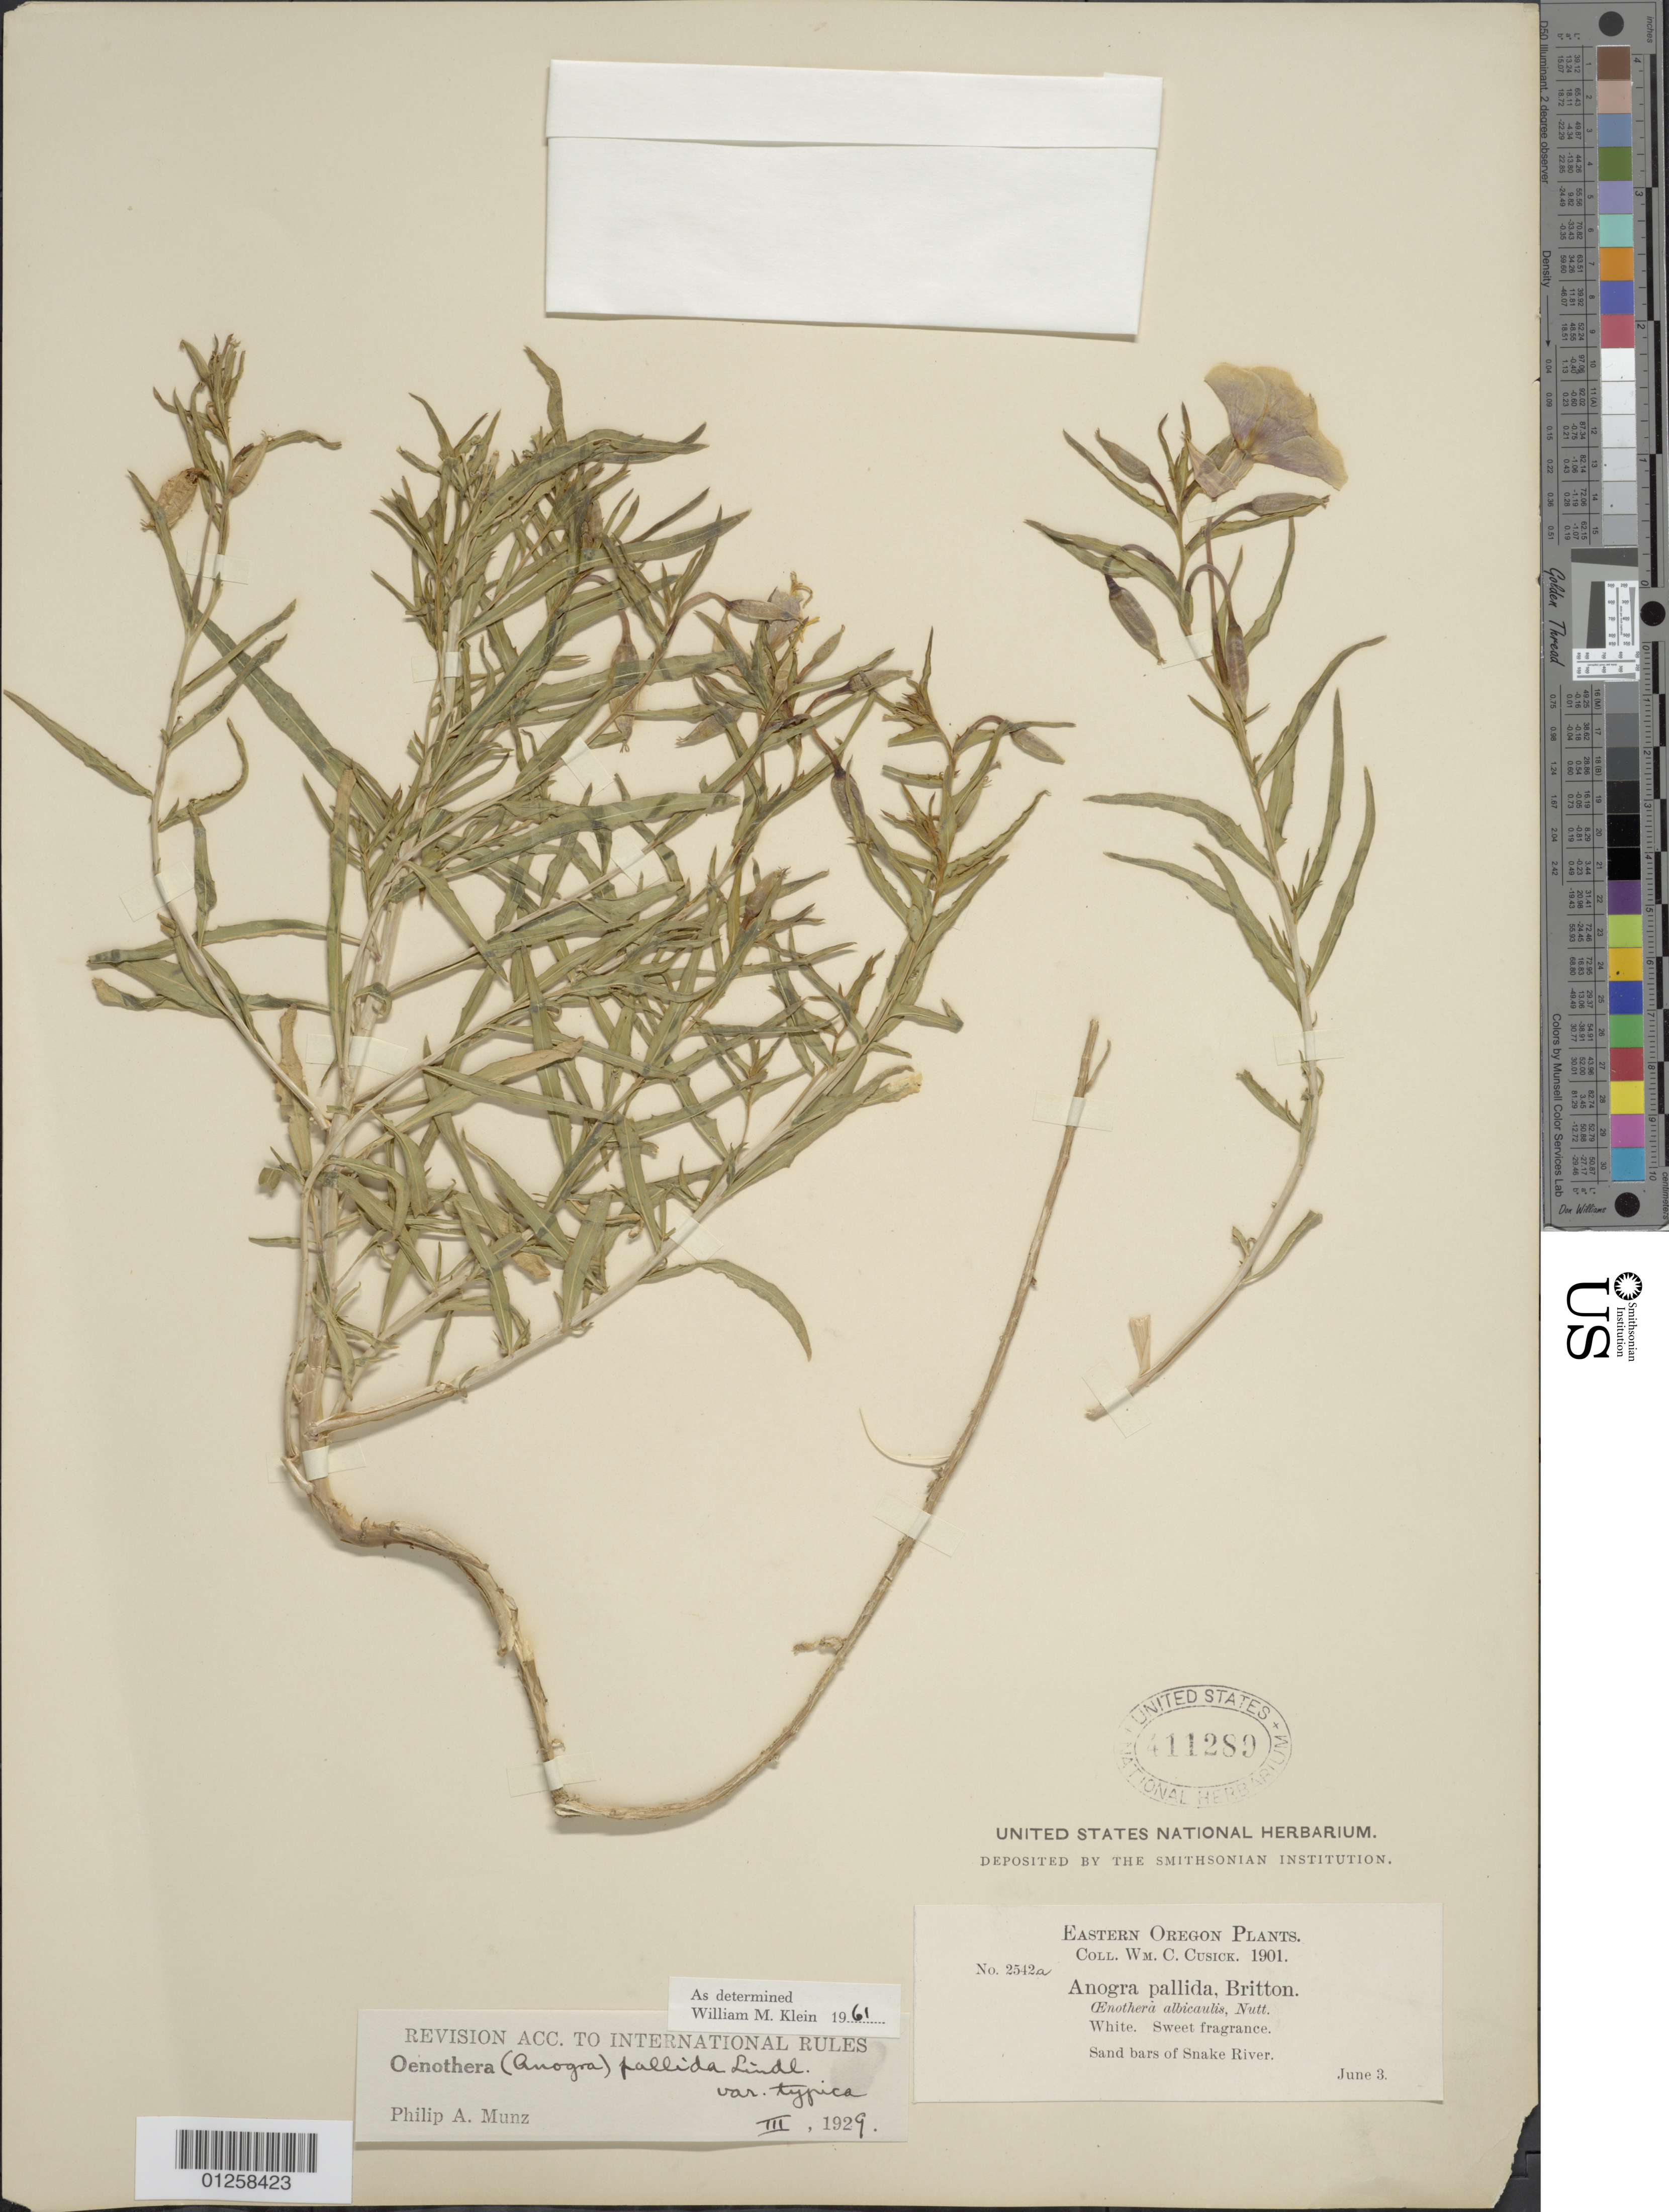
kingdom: Plantae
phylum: Tracheophyta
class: Magnoliopsida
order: Myrtales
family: Onagraceae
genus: Oenothera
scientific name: Oenothera pallida subsp. pallida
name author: Lindl.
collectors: W. C. Cusick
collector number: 2542a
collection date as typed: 03 Jun 1901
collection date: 1901-06-03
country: United States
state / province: Oregon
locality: Sand bars of Snake River.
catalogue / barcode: US 411289